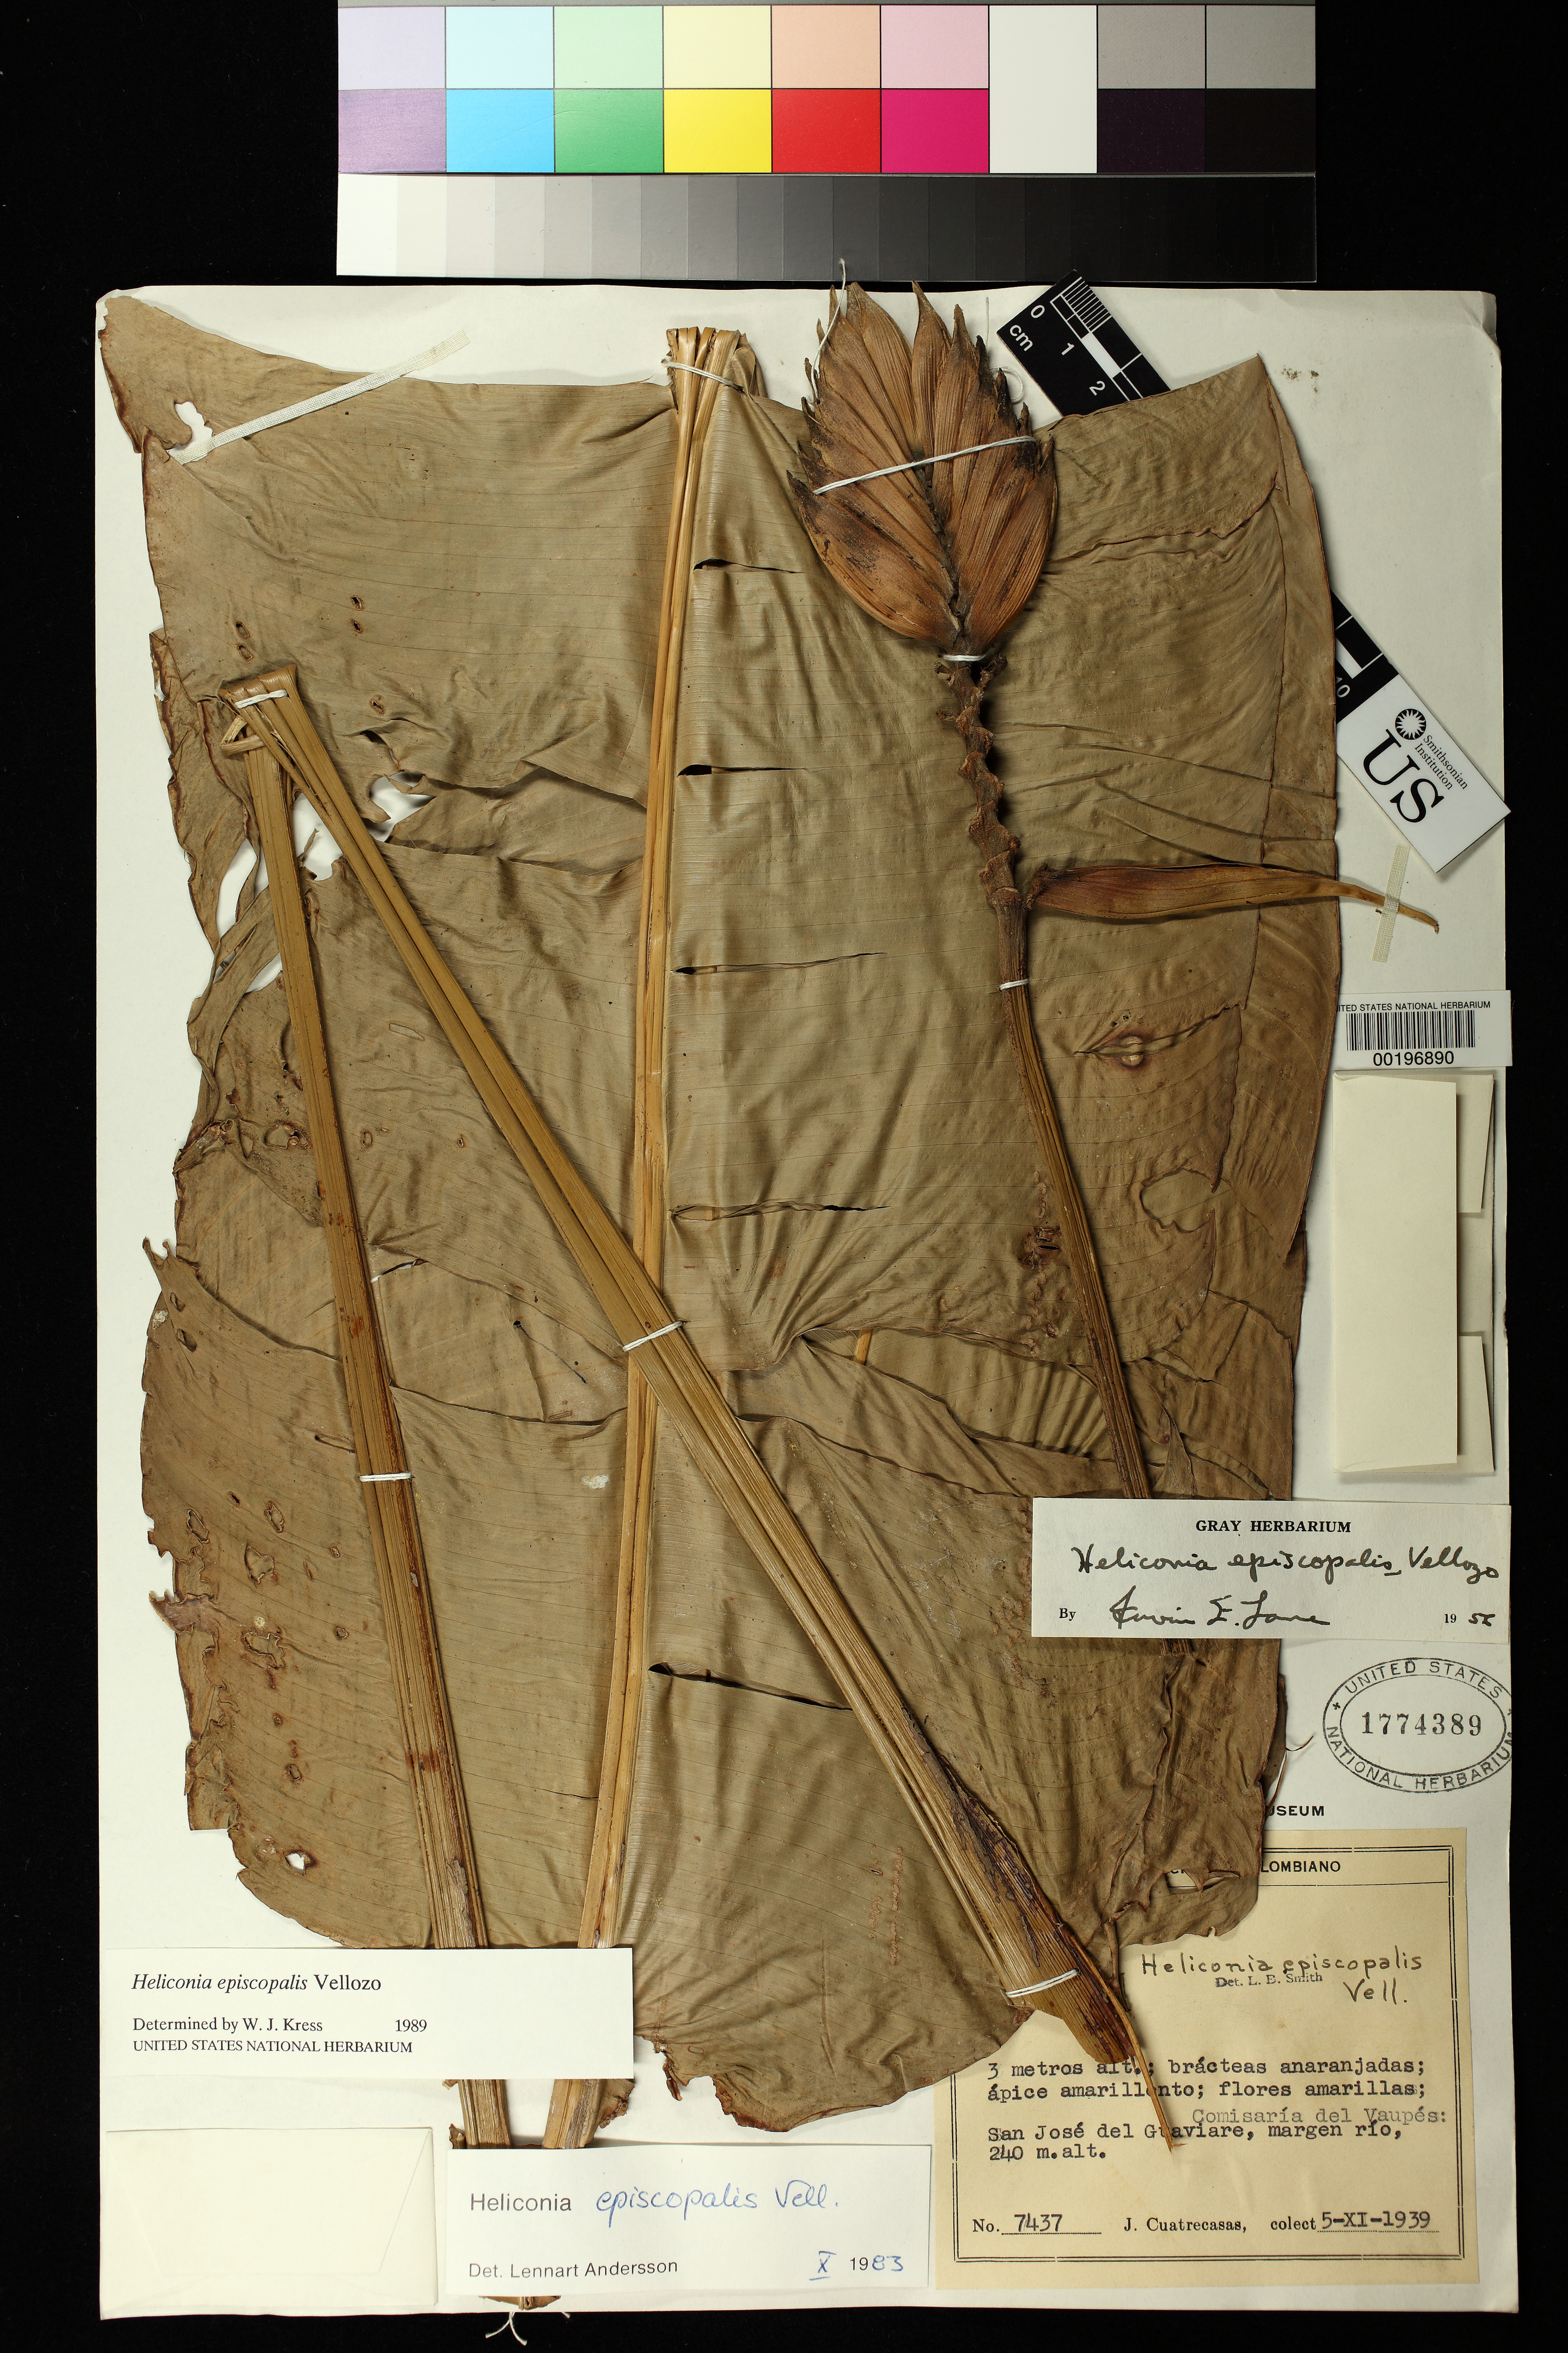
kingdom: Plantae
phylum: Tracheophyta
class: Liliopsida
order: Zingiberales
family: Heliconiaceae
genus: Heliconia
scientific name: Heliconia episcopalis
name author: Vell.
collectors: J. Cuatrecasas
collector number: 7437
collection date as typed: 05 Nov 1939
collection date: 1939-11-05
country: Colombia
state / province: Vaupés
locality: San Jose del Guaviare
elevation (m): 240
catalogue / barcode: US 1774389